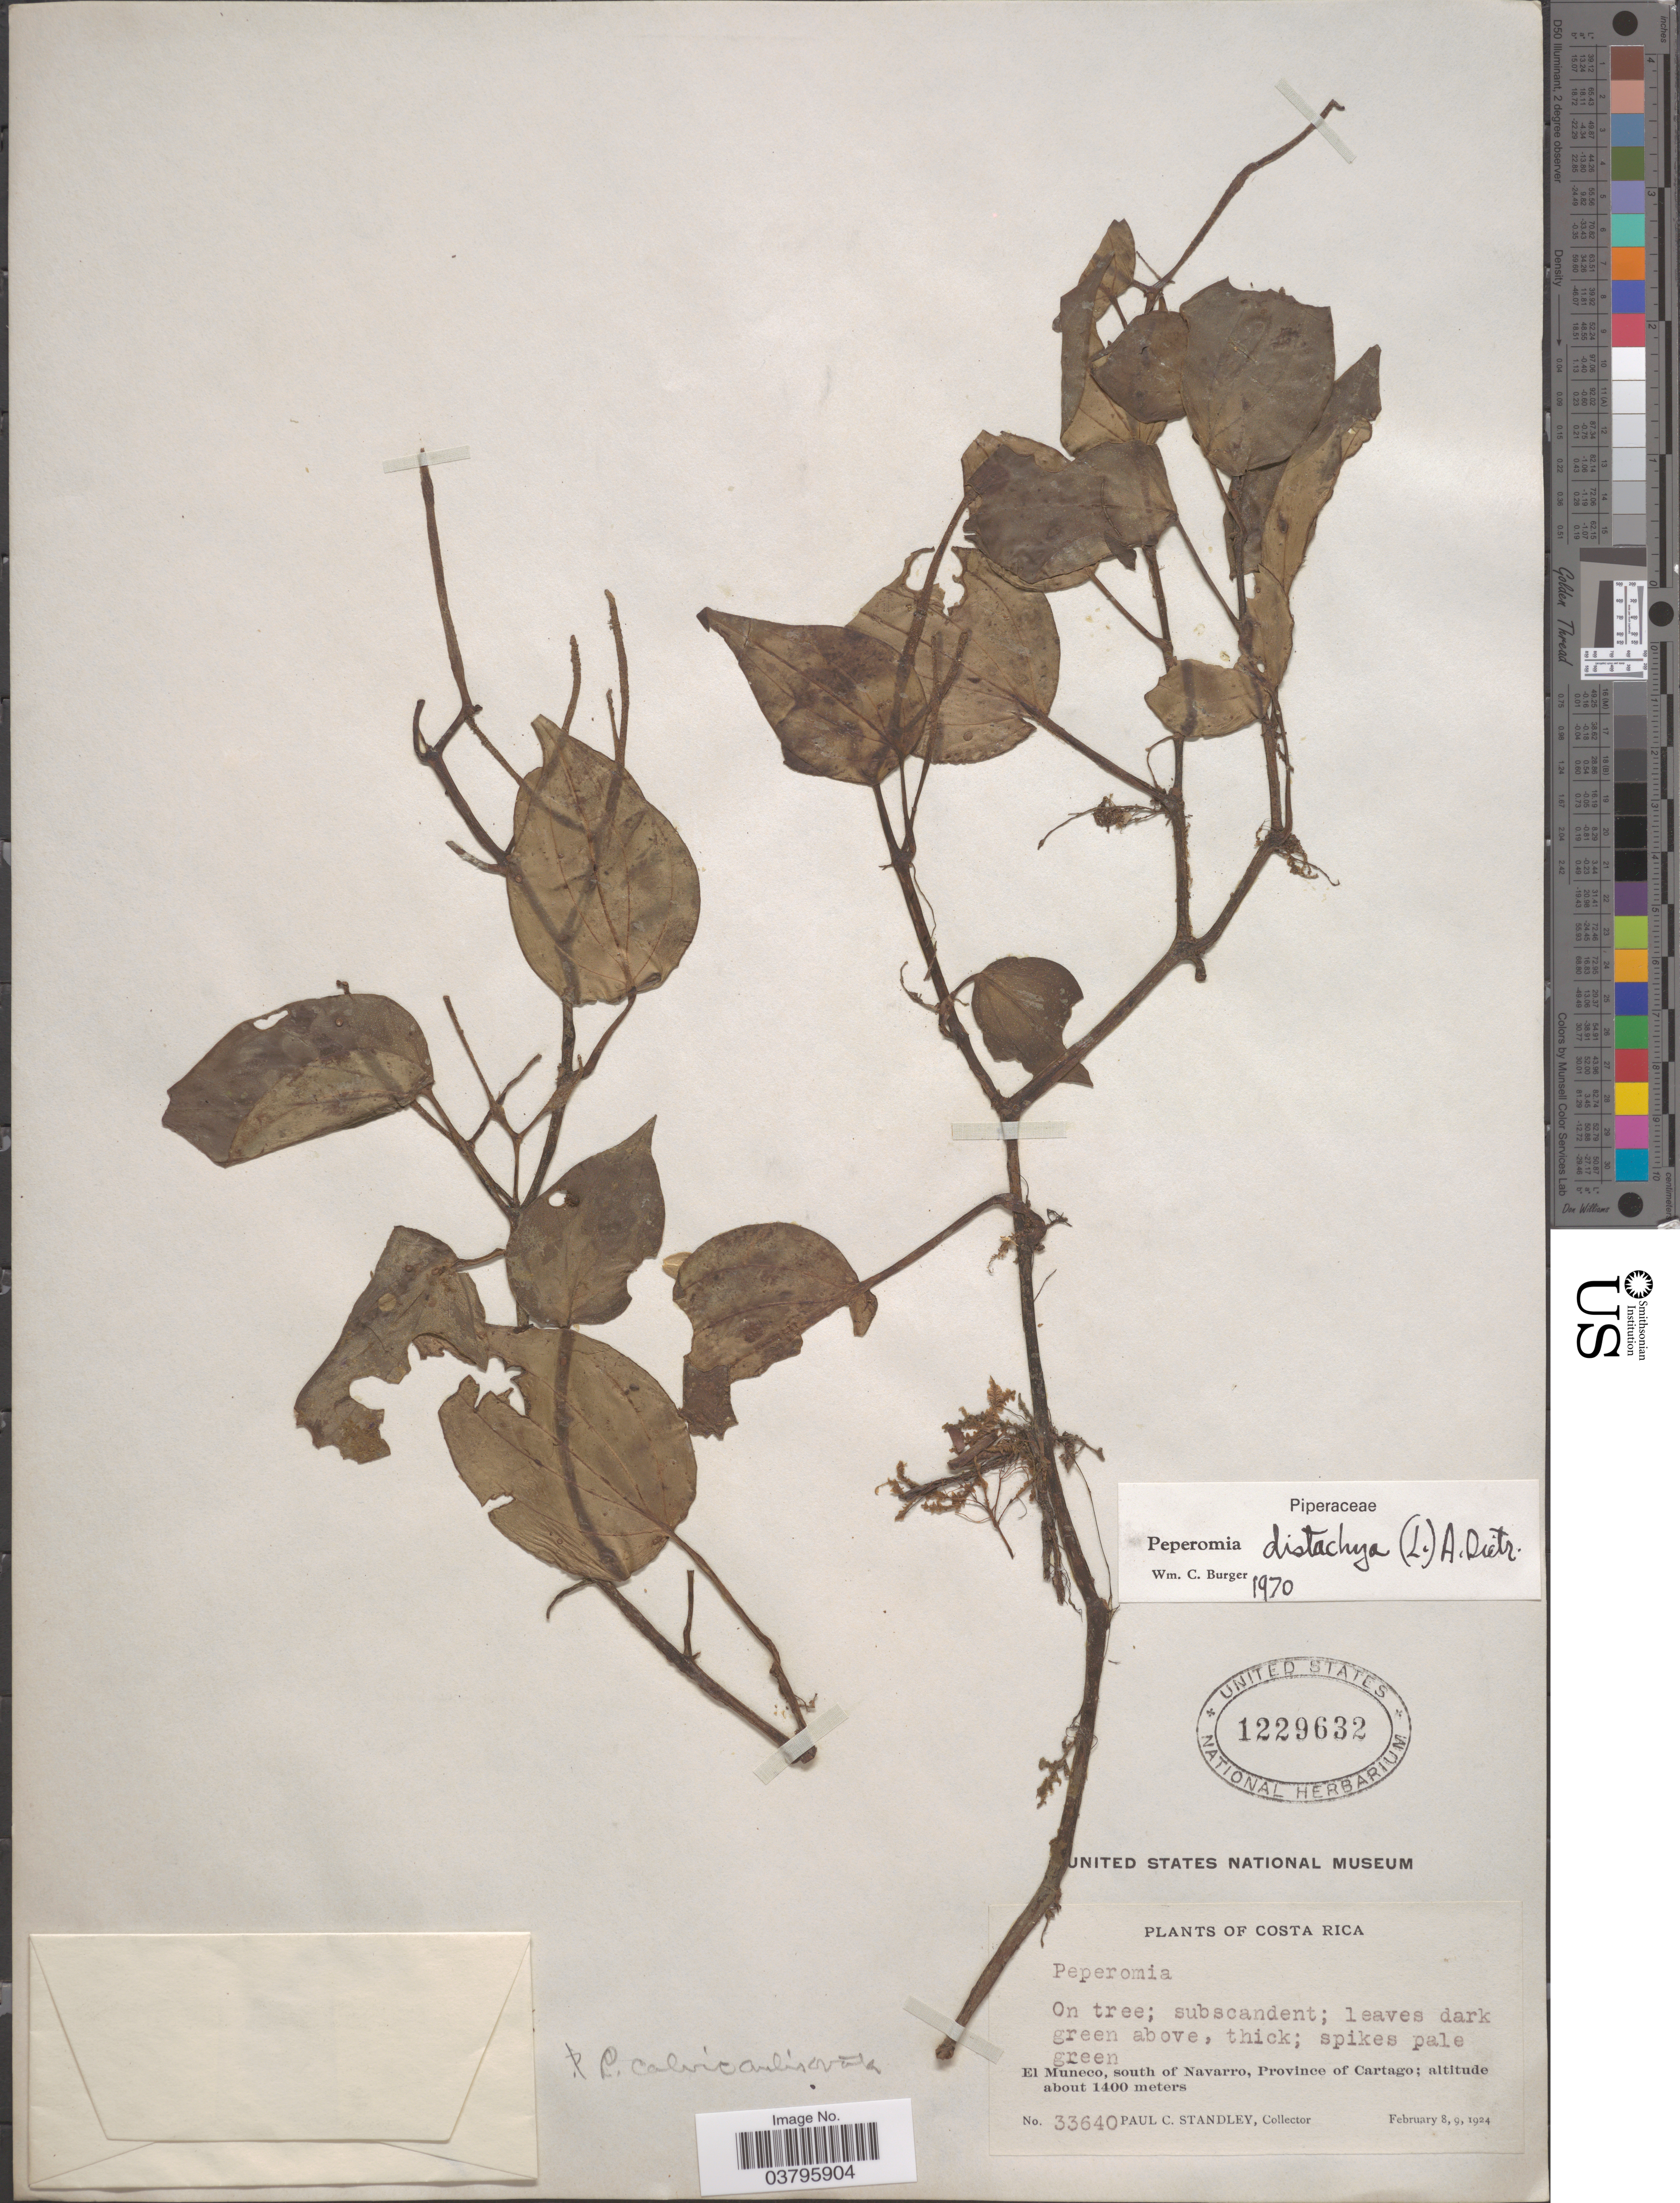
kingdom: Plantae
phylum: Tracheophyta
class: Magnoliopsida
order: Piperales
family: Piperaceae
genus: Peperomia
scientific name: Peperomia calvicaulis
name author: C. DC.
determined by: Jiménez, José Estaban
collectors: P. C. Standley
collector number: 33640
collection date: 1924-02-08/1924-02-09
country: Costa Rica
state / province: Cartago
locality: El Muñeco, south of Navarro.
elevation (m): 1400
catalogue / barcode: US 1229632